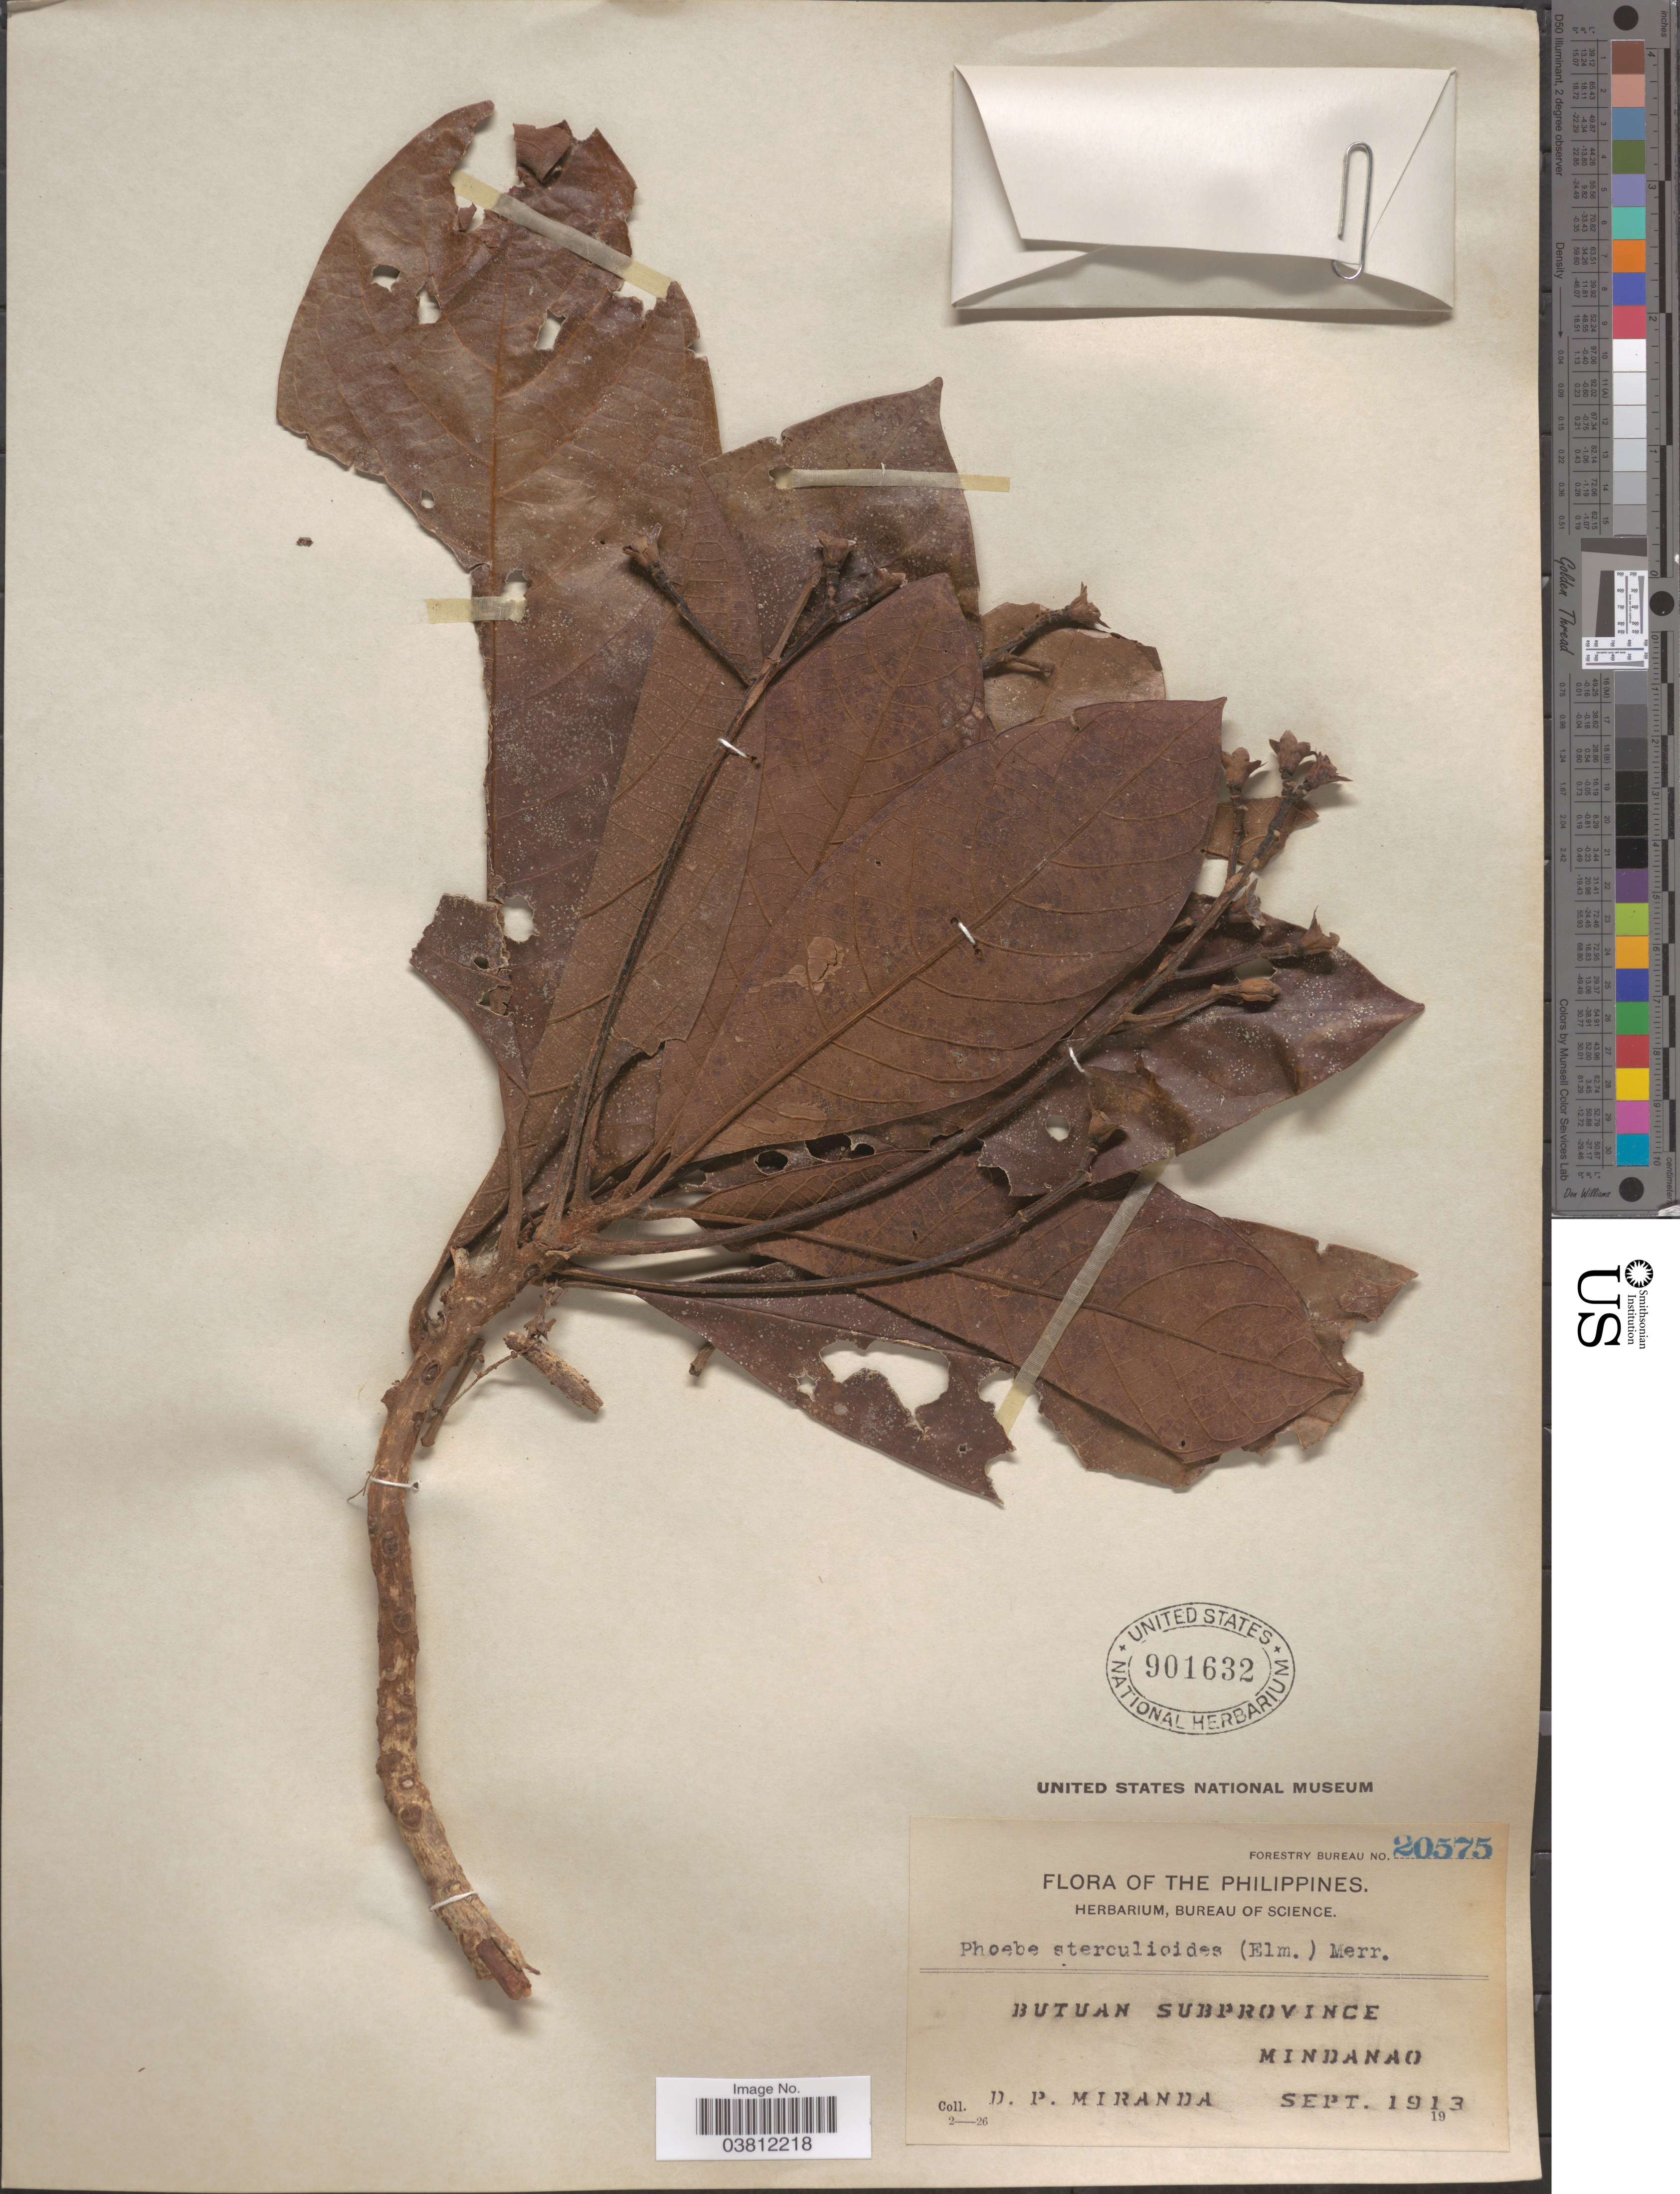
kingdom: Plantae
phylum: Tracheophyta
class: Magnoliopsida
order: Laurales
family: Lauraceae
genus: Phoebe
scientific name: Phoebe sterculioides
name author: Elmer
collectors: D. P. Miranda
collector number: Forestry Bureau 20575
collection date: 1913-09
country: Philippines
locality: Butuan Subprovince. Mindanao.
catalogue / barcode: US 901632